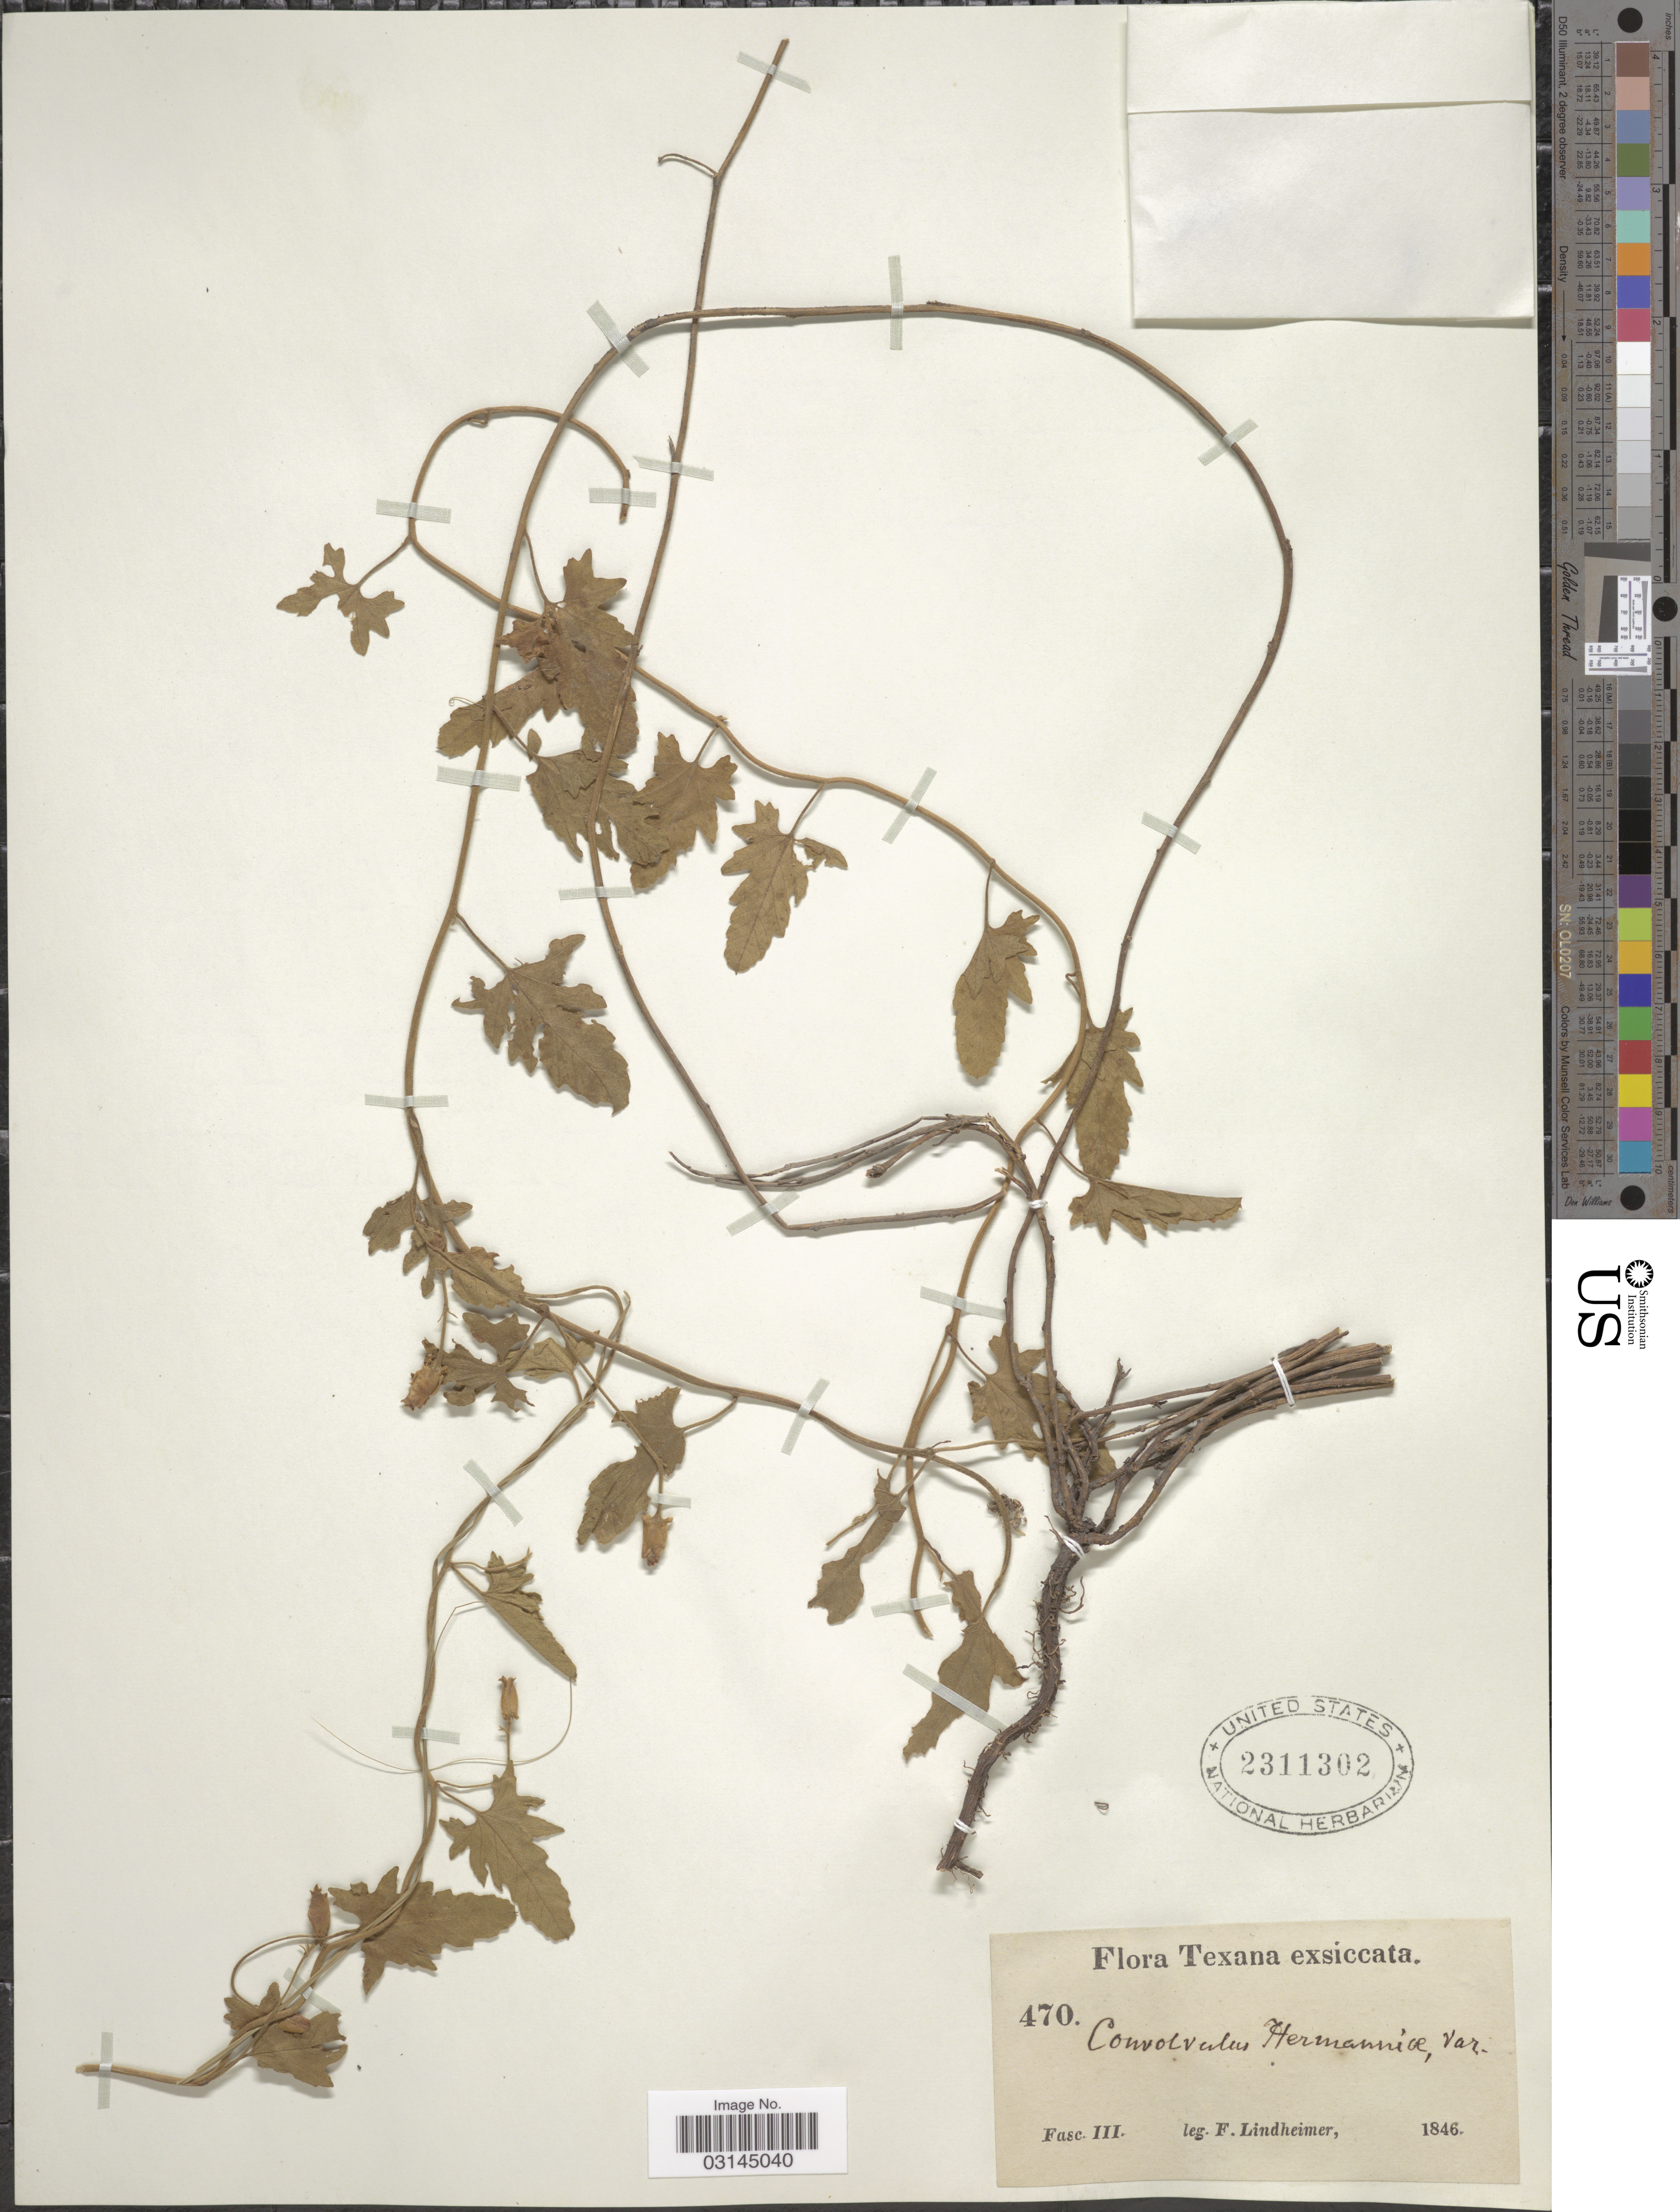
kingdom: Plantae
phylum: Tracheophyta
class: Magnoliopsida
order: Solanales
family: Convolvulaceae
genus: Convolvulus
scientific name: Convolvulus hermannioides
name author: A. Gray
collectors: F. Lindheimer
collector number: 470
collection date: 1846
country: United States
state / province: Texas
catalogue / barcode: US 2311302